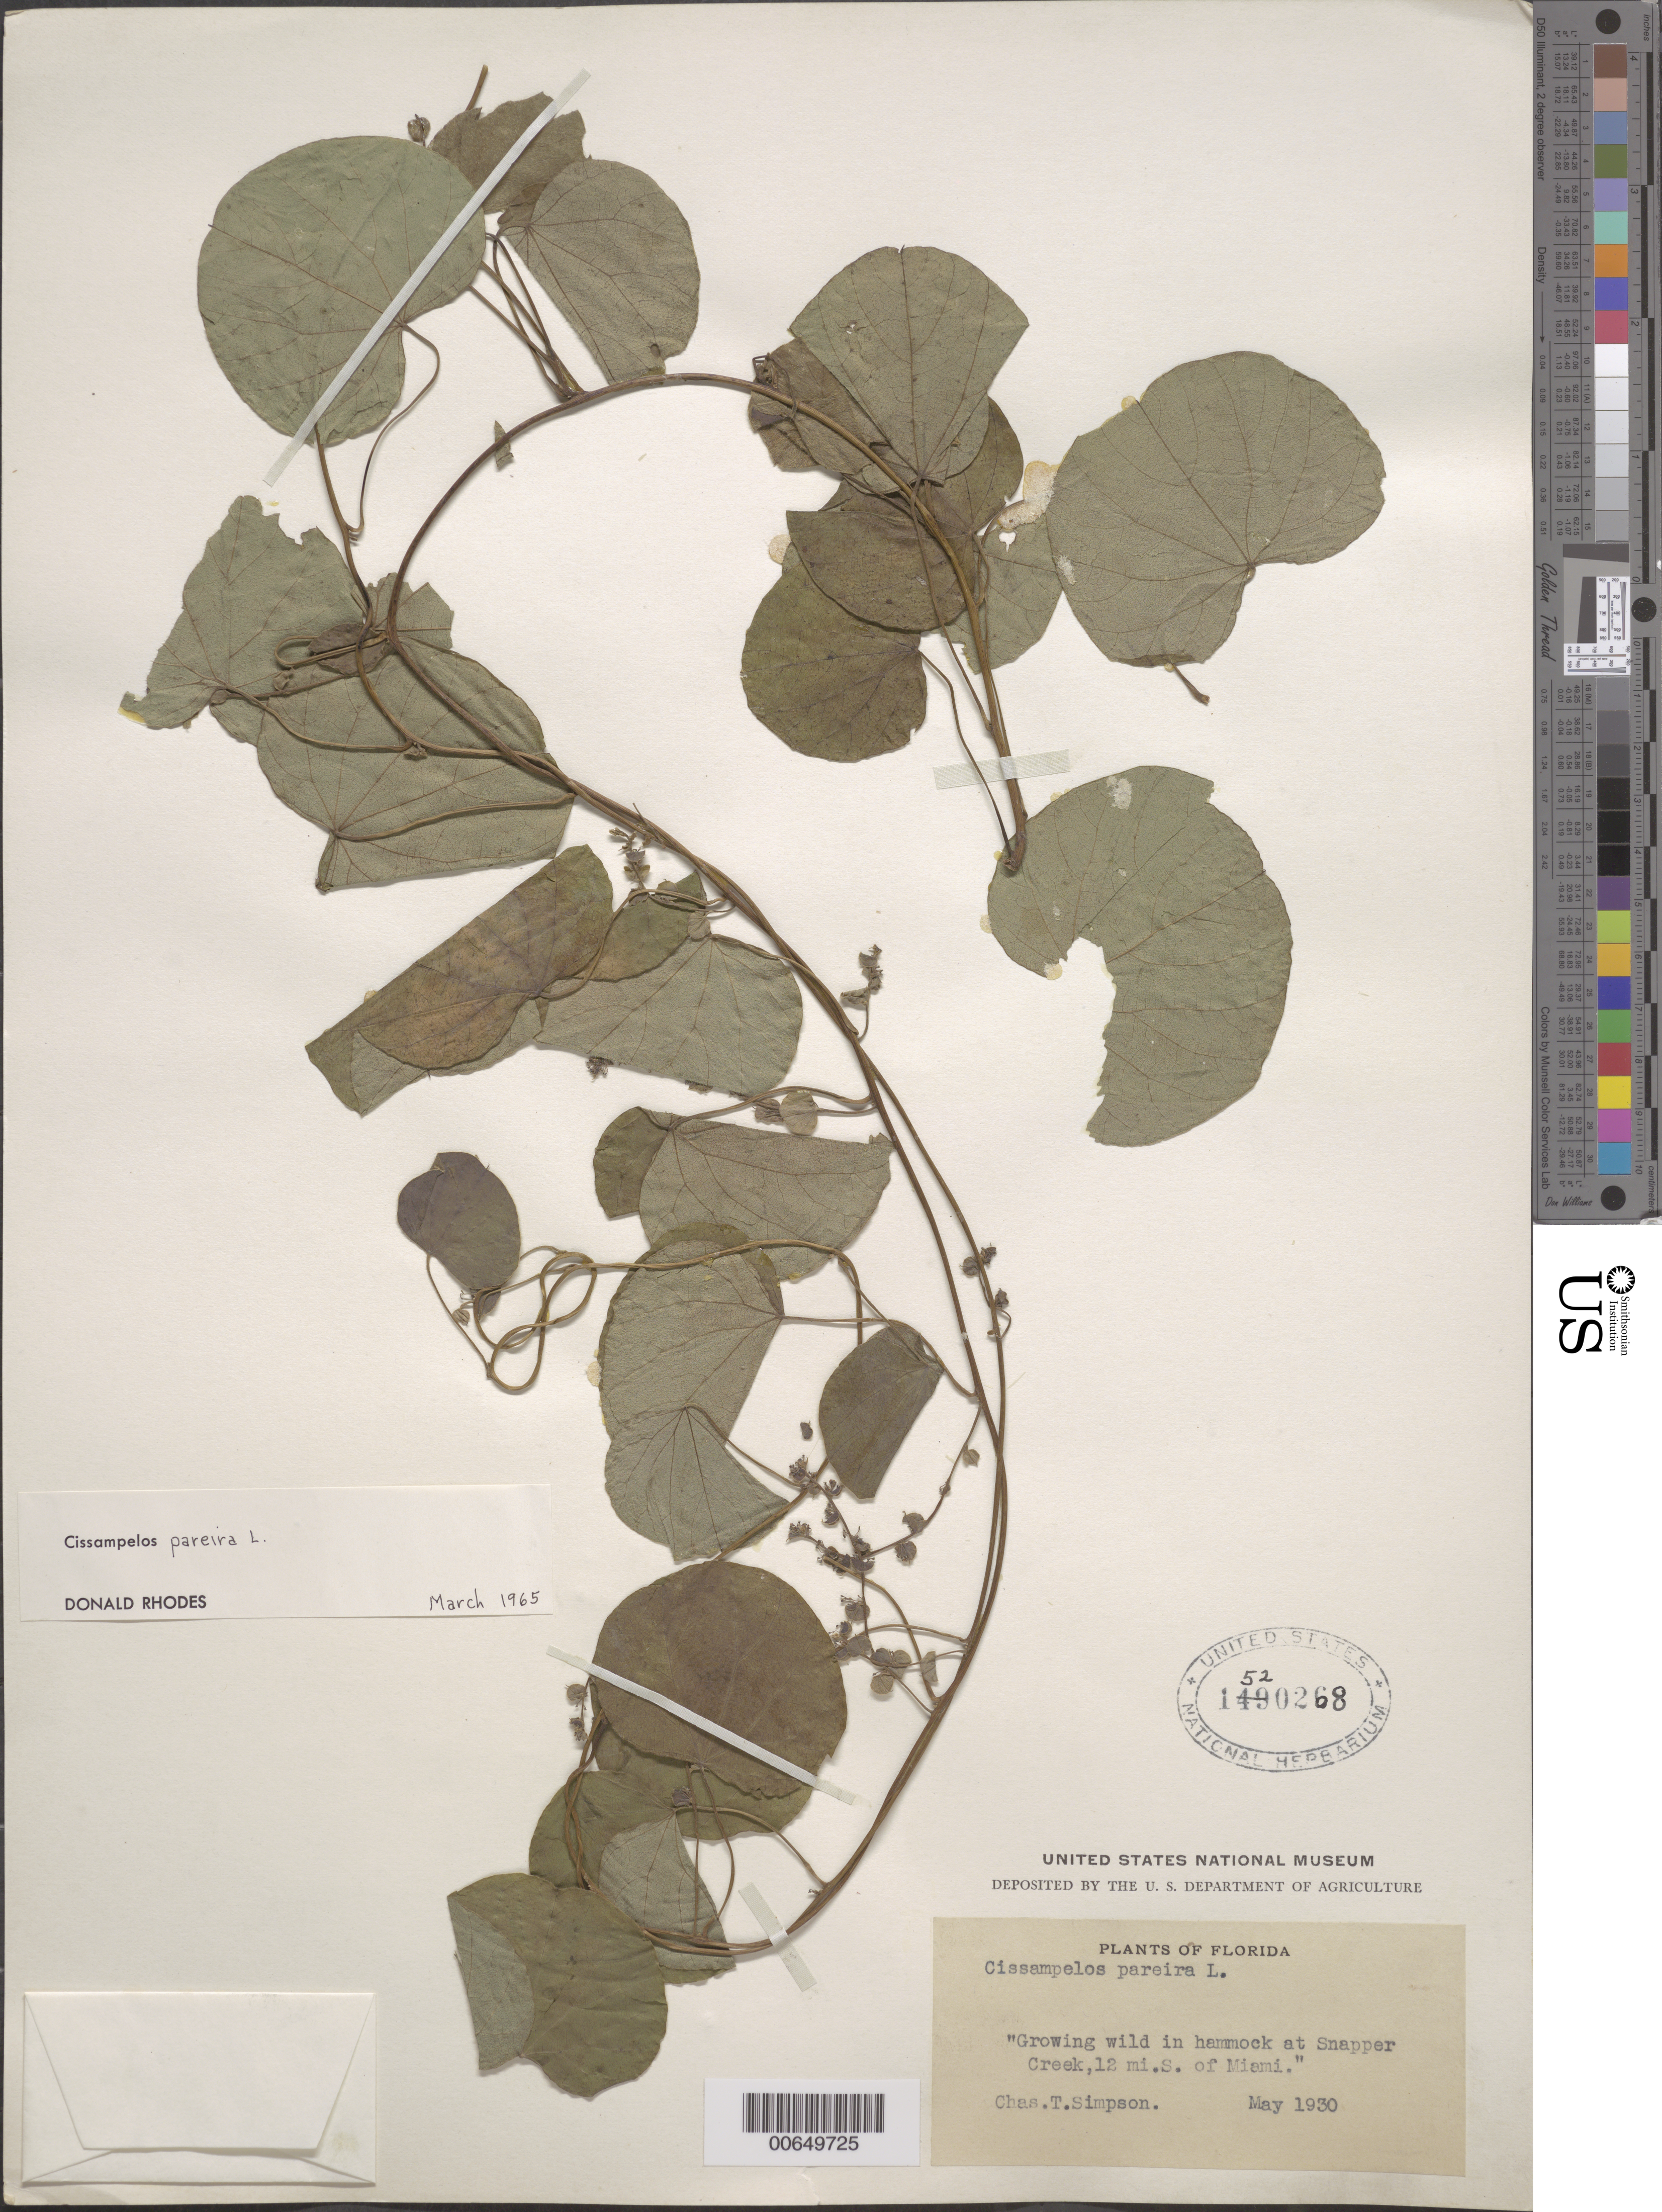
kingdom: Plantae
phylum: Tracheophyta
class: Magnoliopsida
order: Ranunculales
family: Menispermaceae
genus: Cissampelos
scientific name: Cissampelos pareira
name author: L.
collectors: C. T. Simpson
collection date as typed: May 1930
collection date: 1930-05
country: United States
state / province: Florida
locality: At Snapper Creek, 12 mi. S of Miami.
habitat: Growing wild in hammock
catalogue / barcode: US 1520268